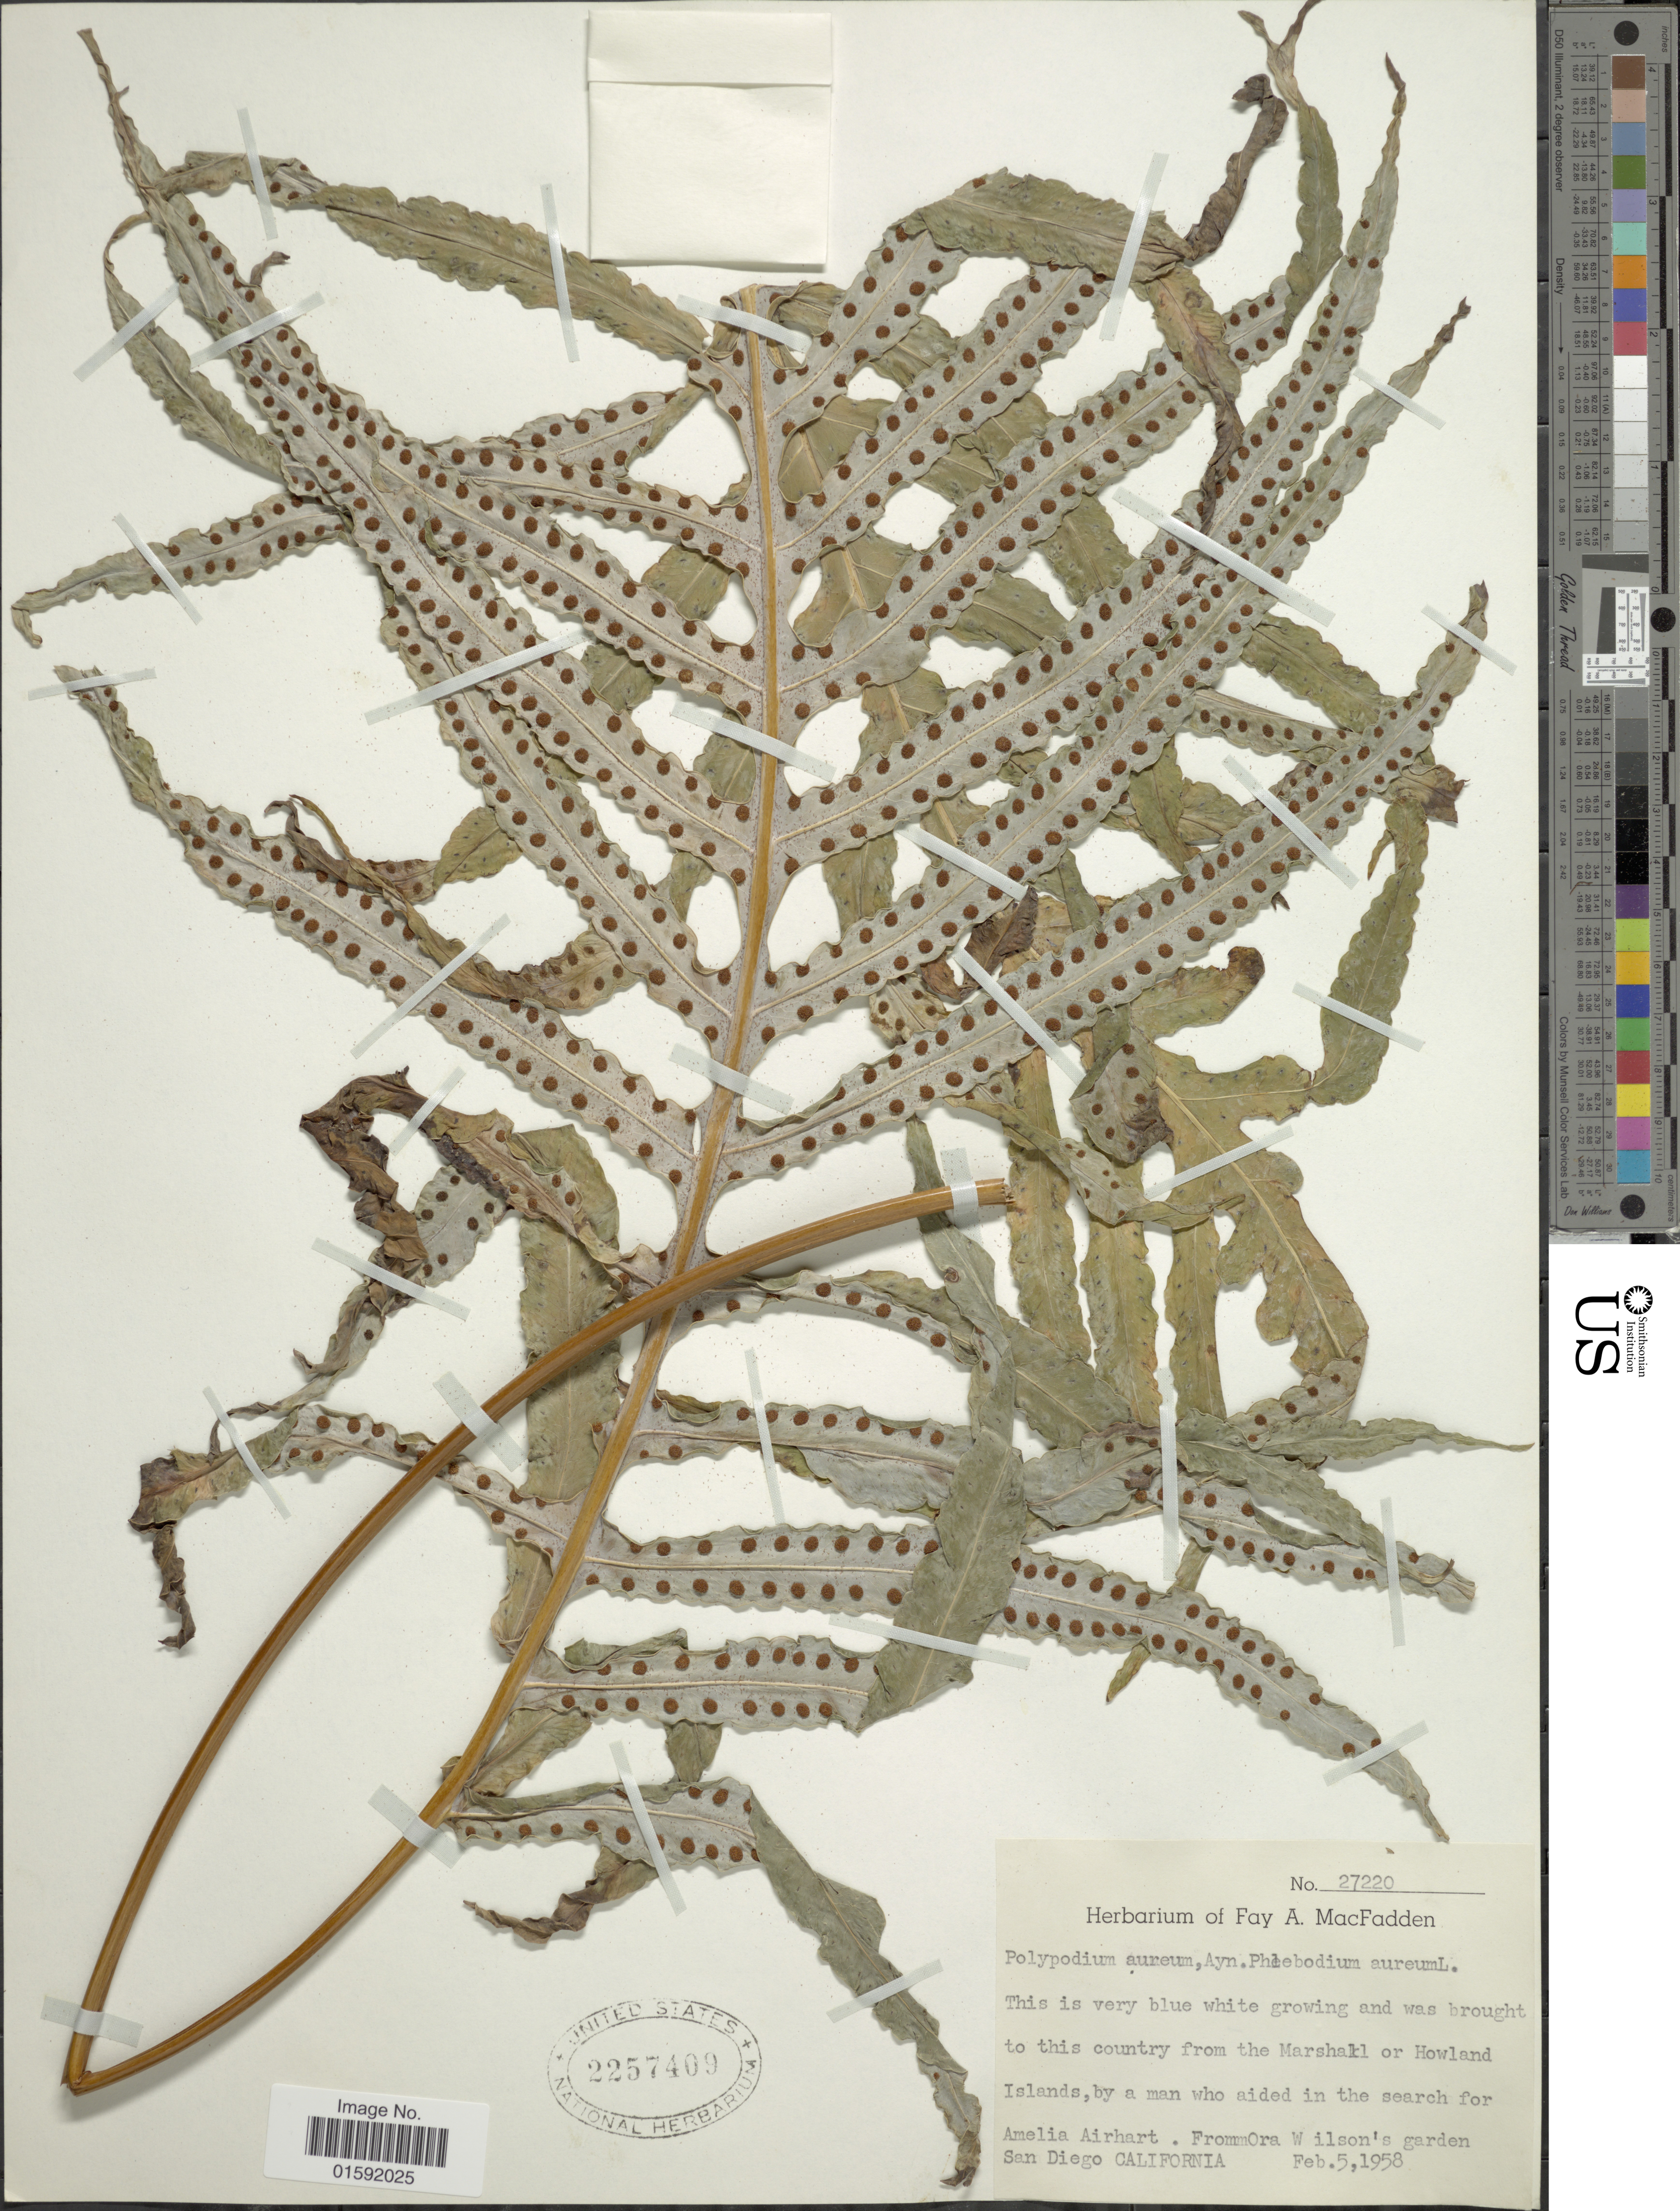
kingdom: Plantae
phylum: Tracheophyta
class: Polypodiopsida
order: Polypodiales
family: Polypodiaceae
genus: Phlebodium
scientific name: Phlebodium aureum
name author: (L.) J. Sm.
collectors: ex herb. Fay A. MacFadden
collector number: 27220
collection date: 1958-02-05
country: United States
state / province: California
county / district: San Diego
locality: From Ora Wilson's Garden, San Diego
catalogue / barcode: US 2257409